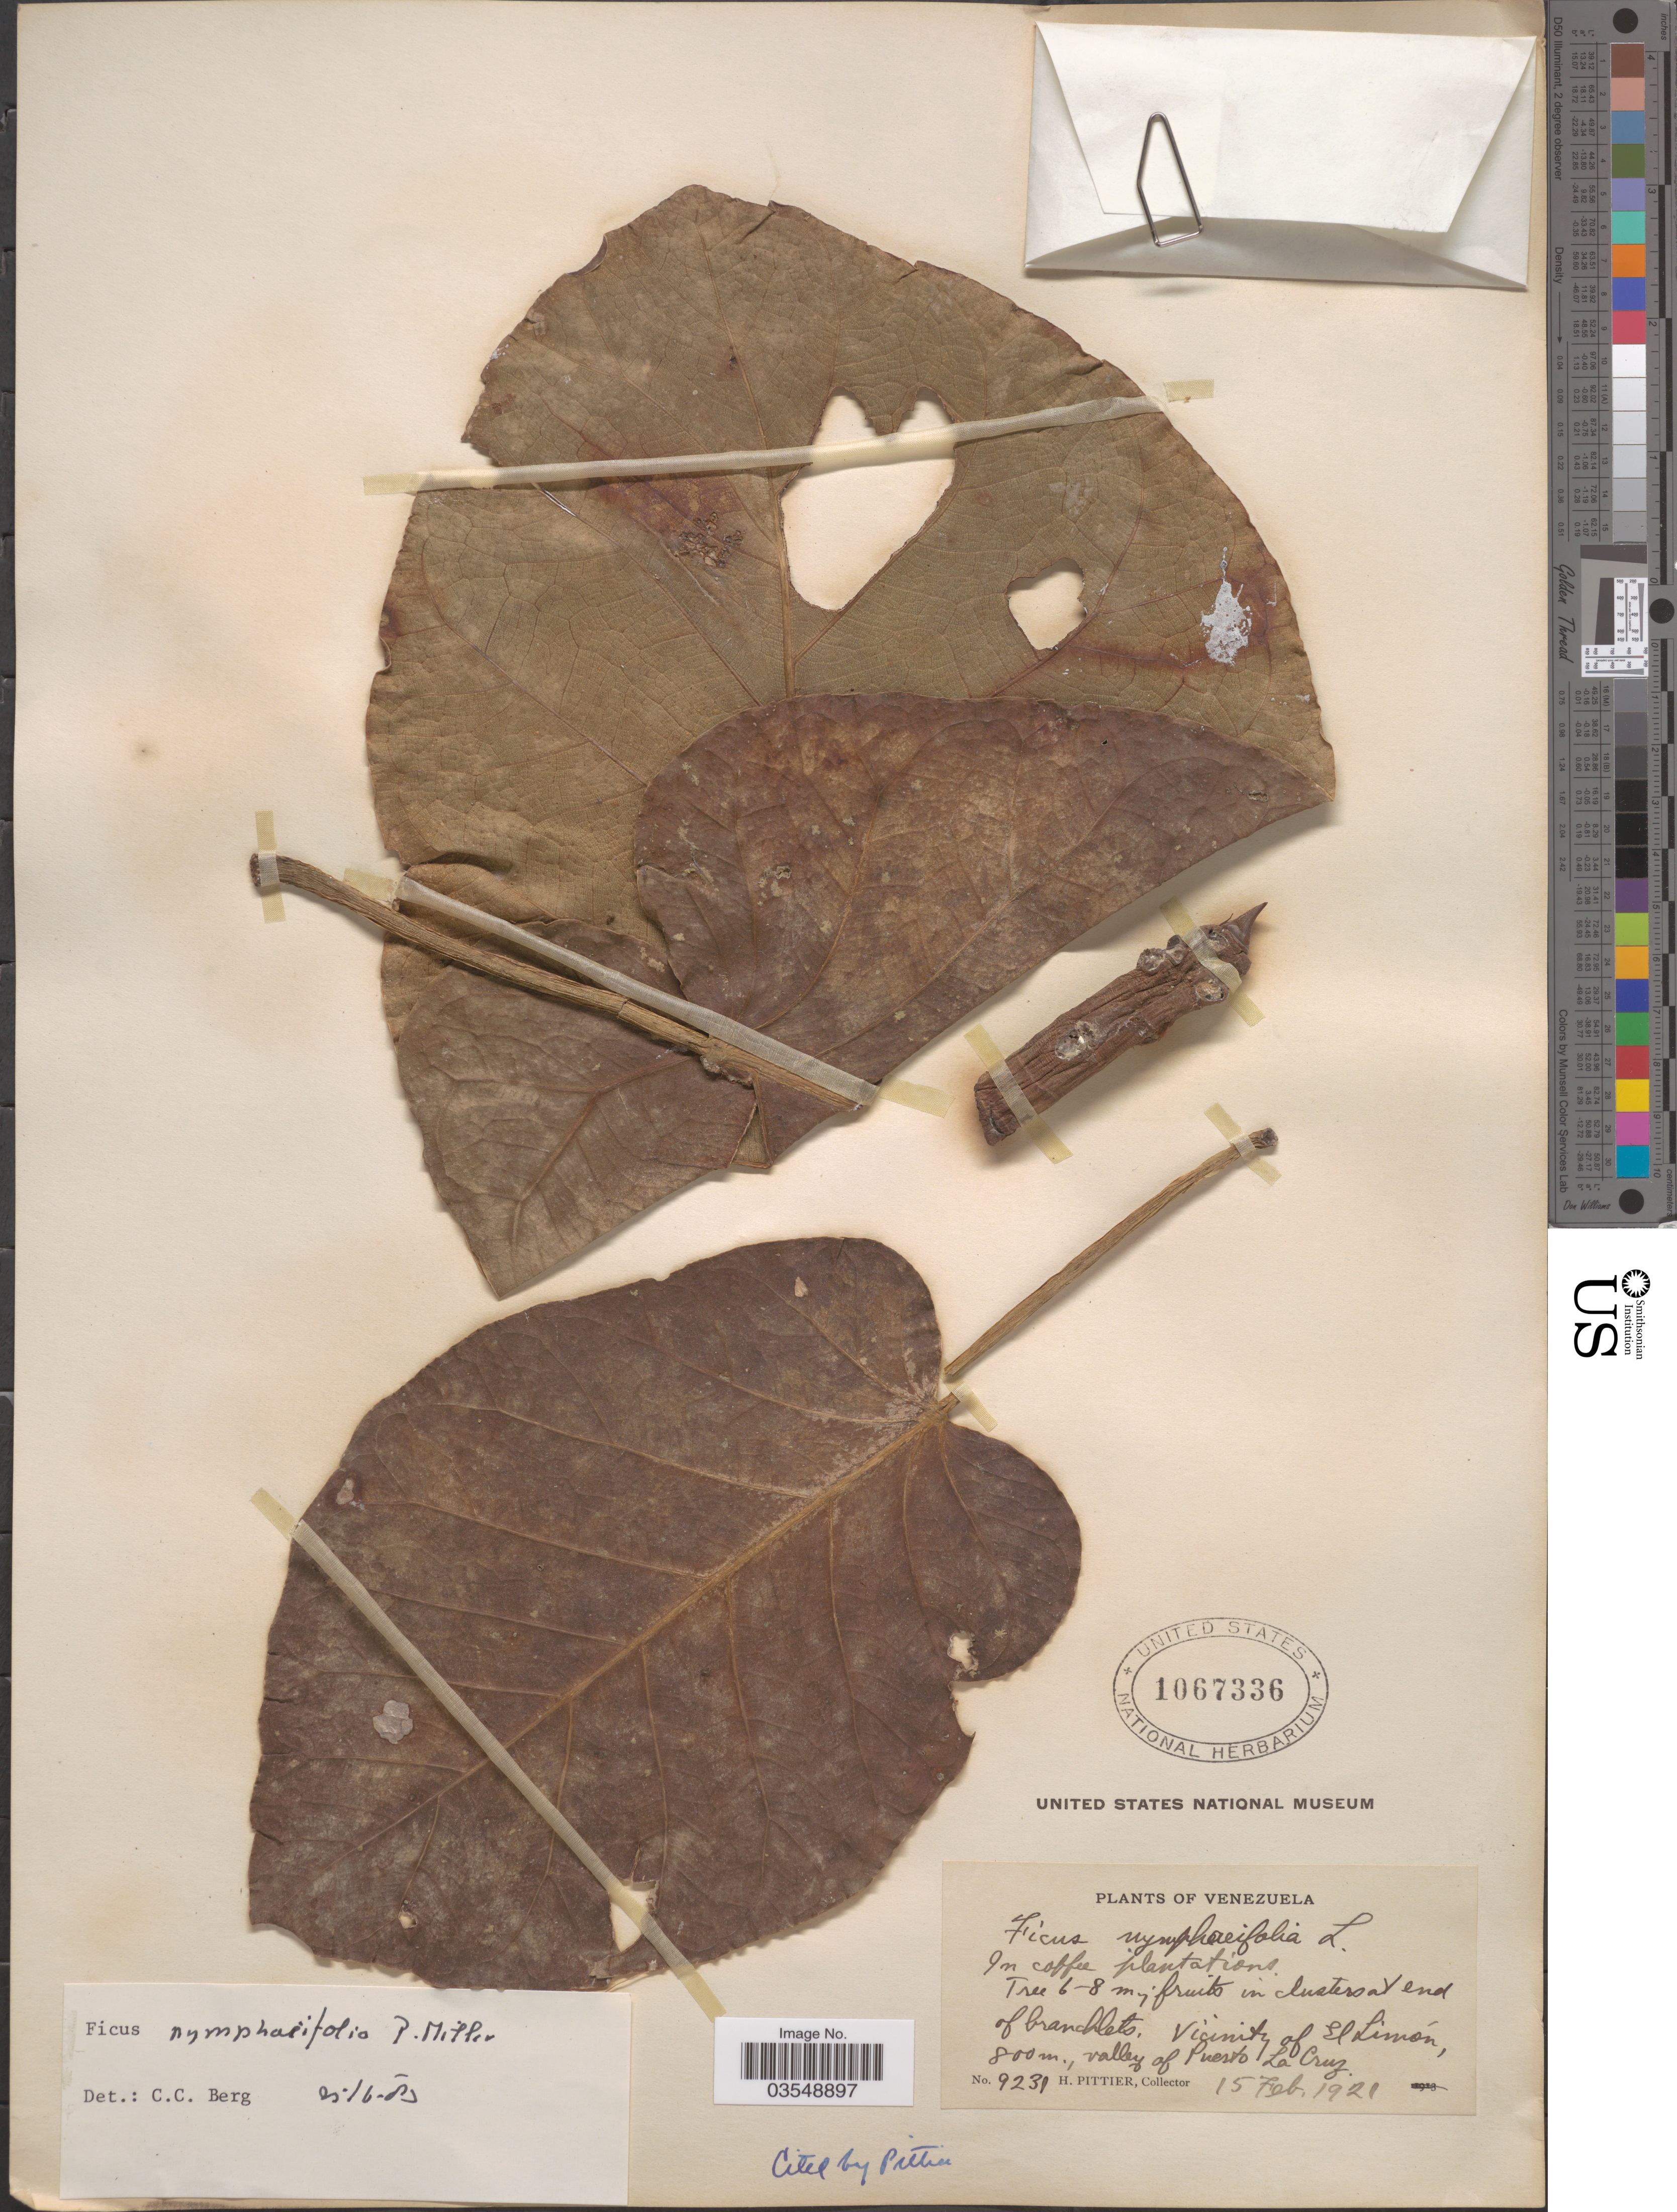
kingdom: Plantae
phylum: Tracheophyta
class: Magnoliopsida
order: Rosales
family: Moraceae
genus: Ficus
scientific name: Ficus nymphaeifolia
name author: Mill.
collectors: H. F. Pittier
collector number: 9231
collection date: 1921-02-15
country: Venezuela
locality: Vicinity of El Limón, valley of Puerto La Cruz.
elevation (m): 800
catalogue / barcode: US 1067336